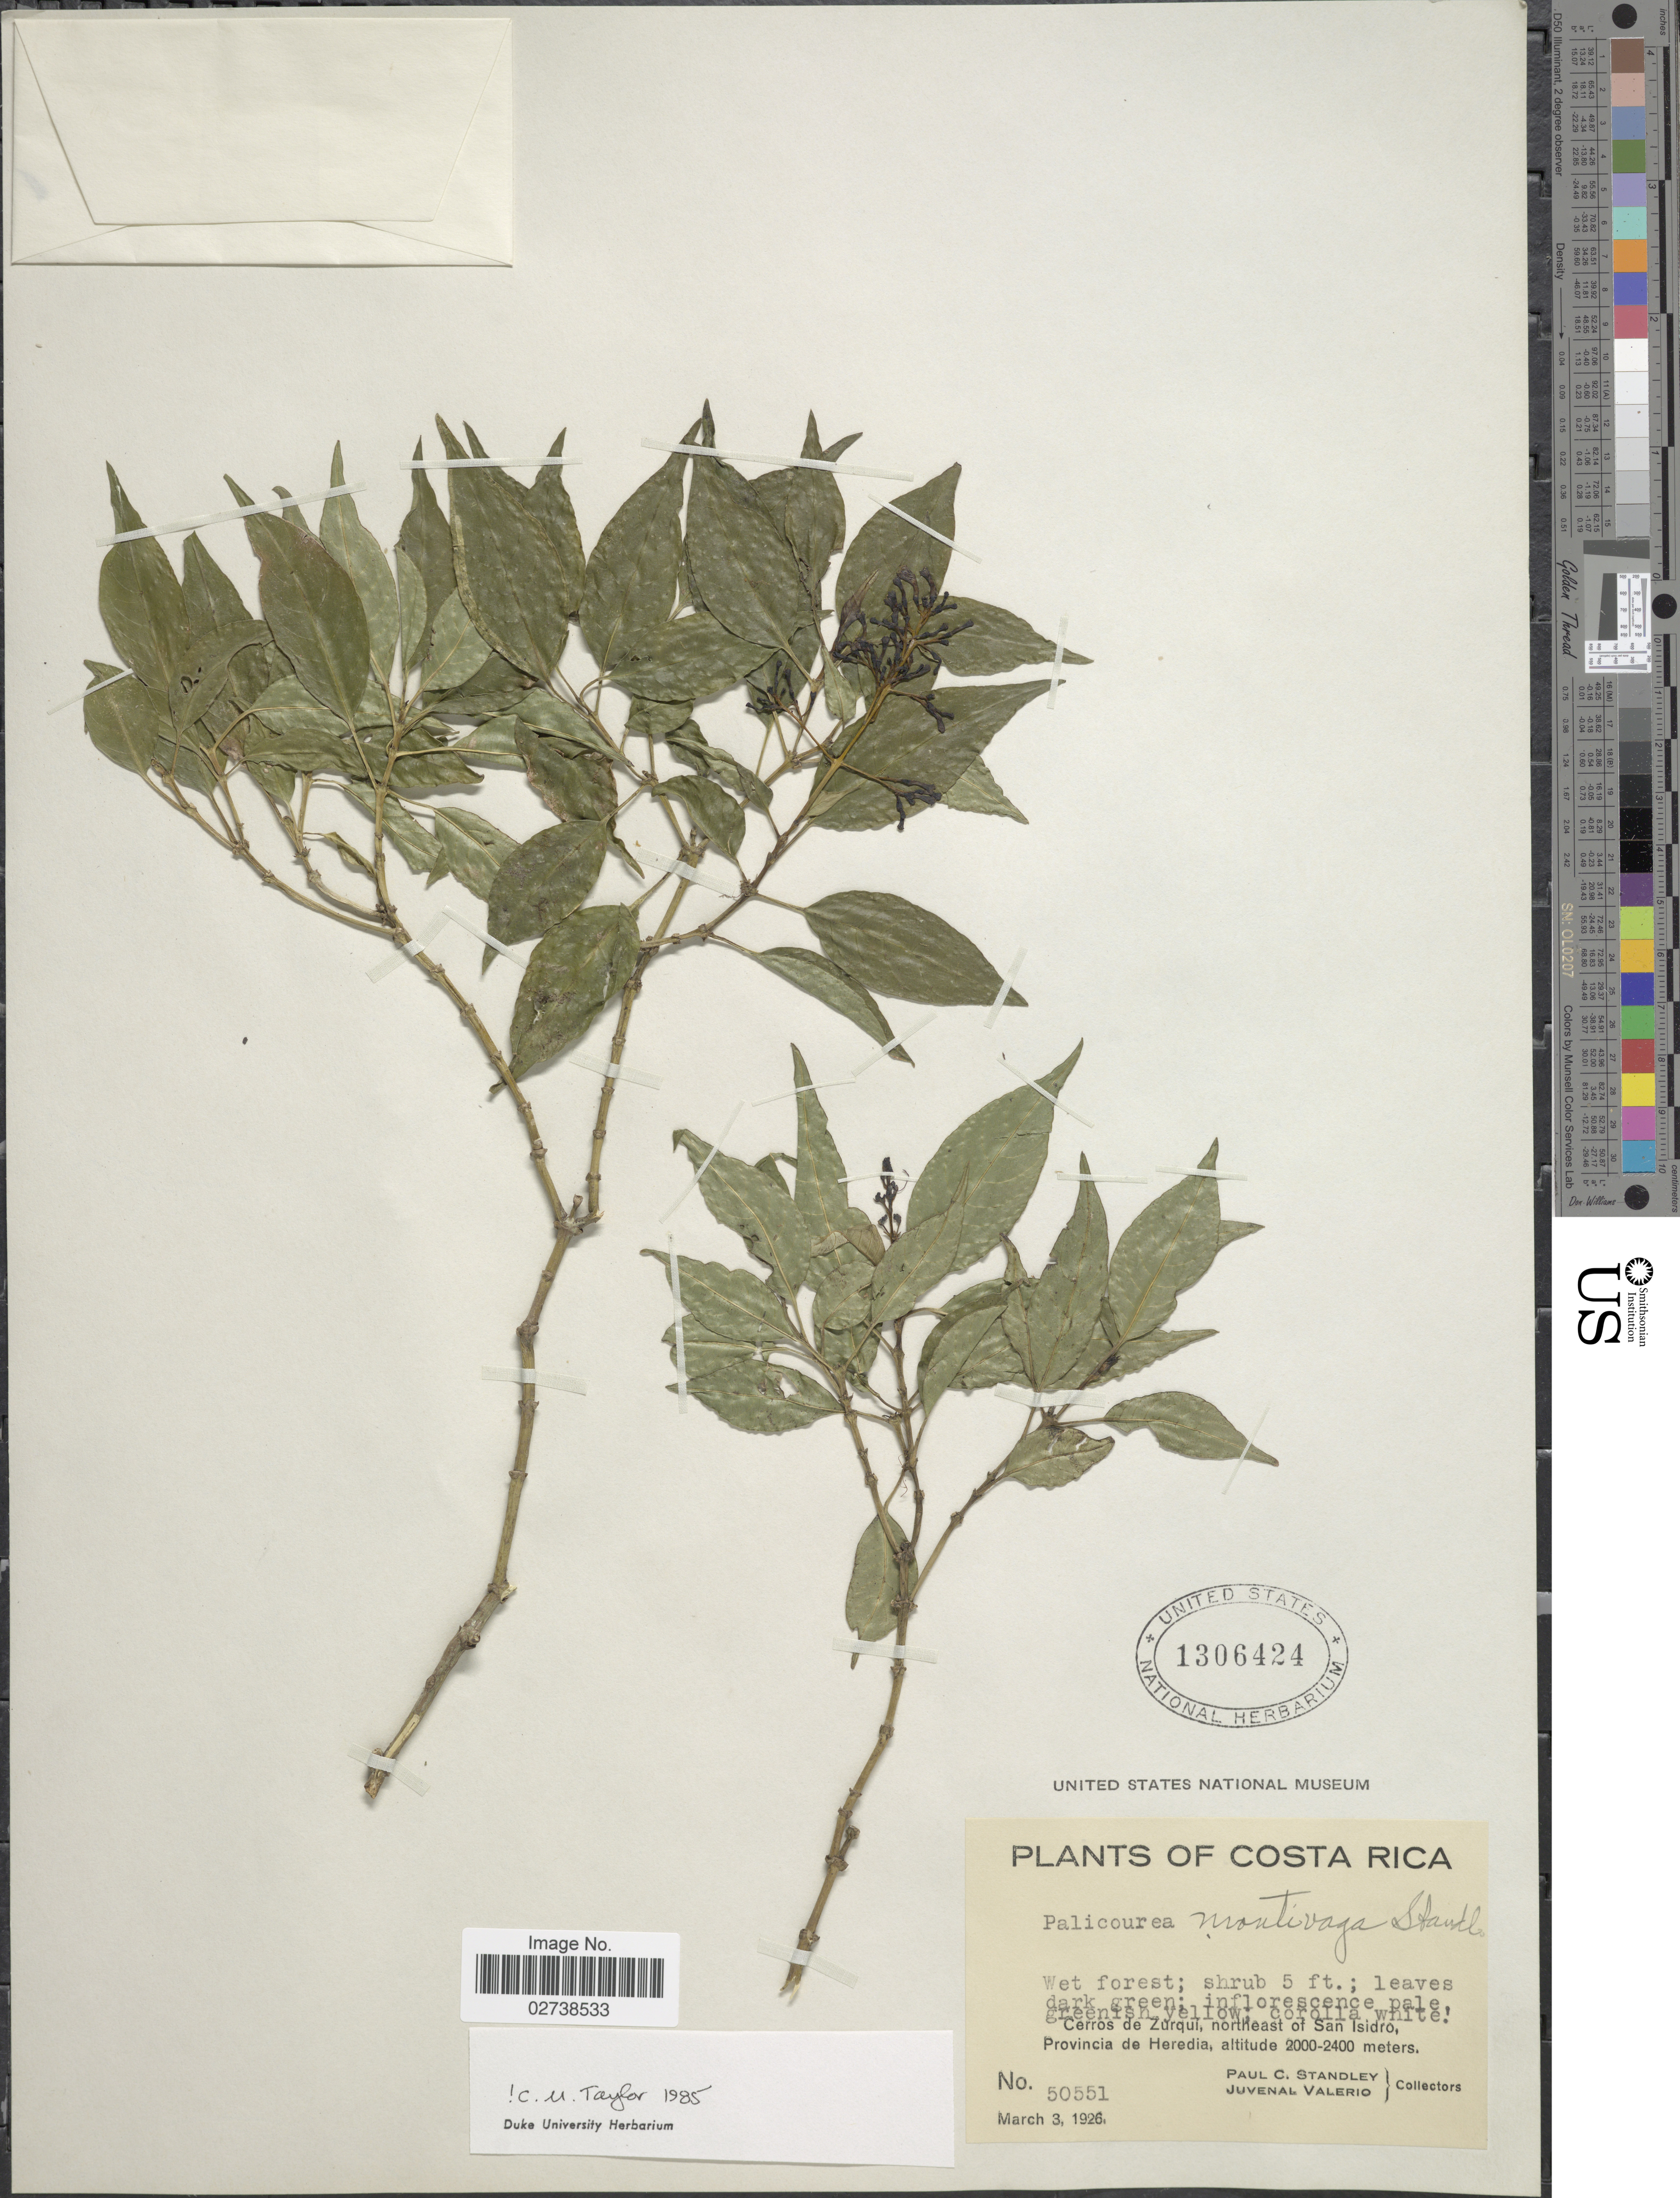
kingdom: Plantae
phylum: Tracheophyta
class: Magnoliopsida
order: Gentianales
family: Rubiaceae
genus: Palicourea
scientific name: Palicourea montivaga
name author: Standl.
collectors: P. C. Standley & J. Valerio R.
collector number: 50551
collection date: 1926-03-03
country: Costa Rica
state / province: Heredia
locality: Cerros de Zurqui, northeast of San Isidro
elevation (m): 2000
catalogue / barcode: US 1306424